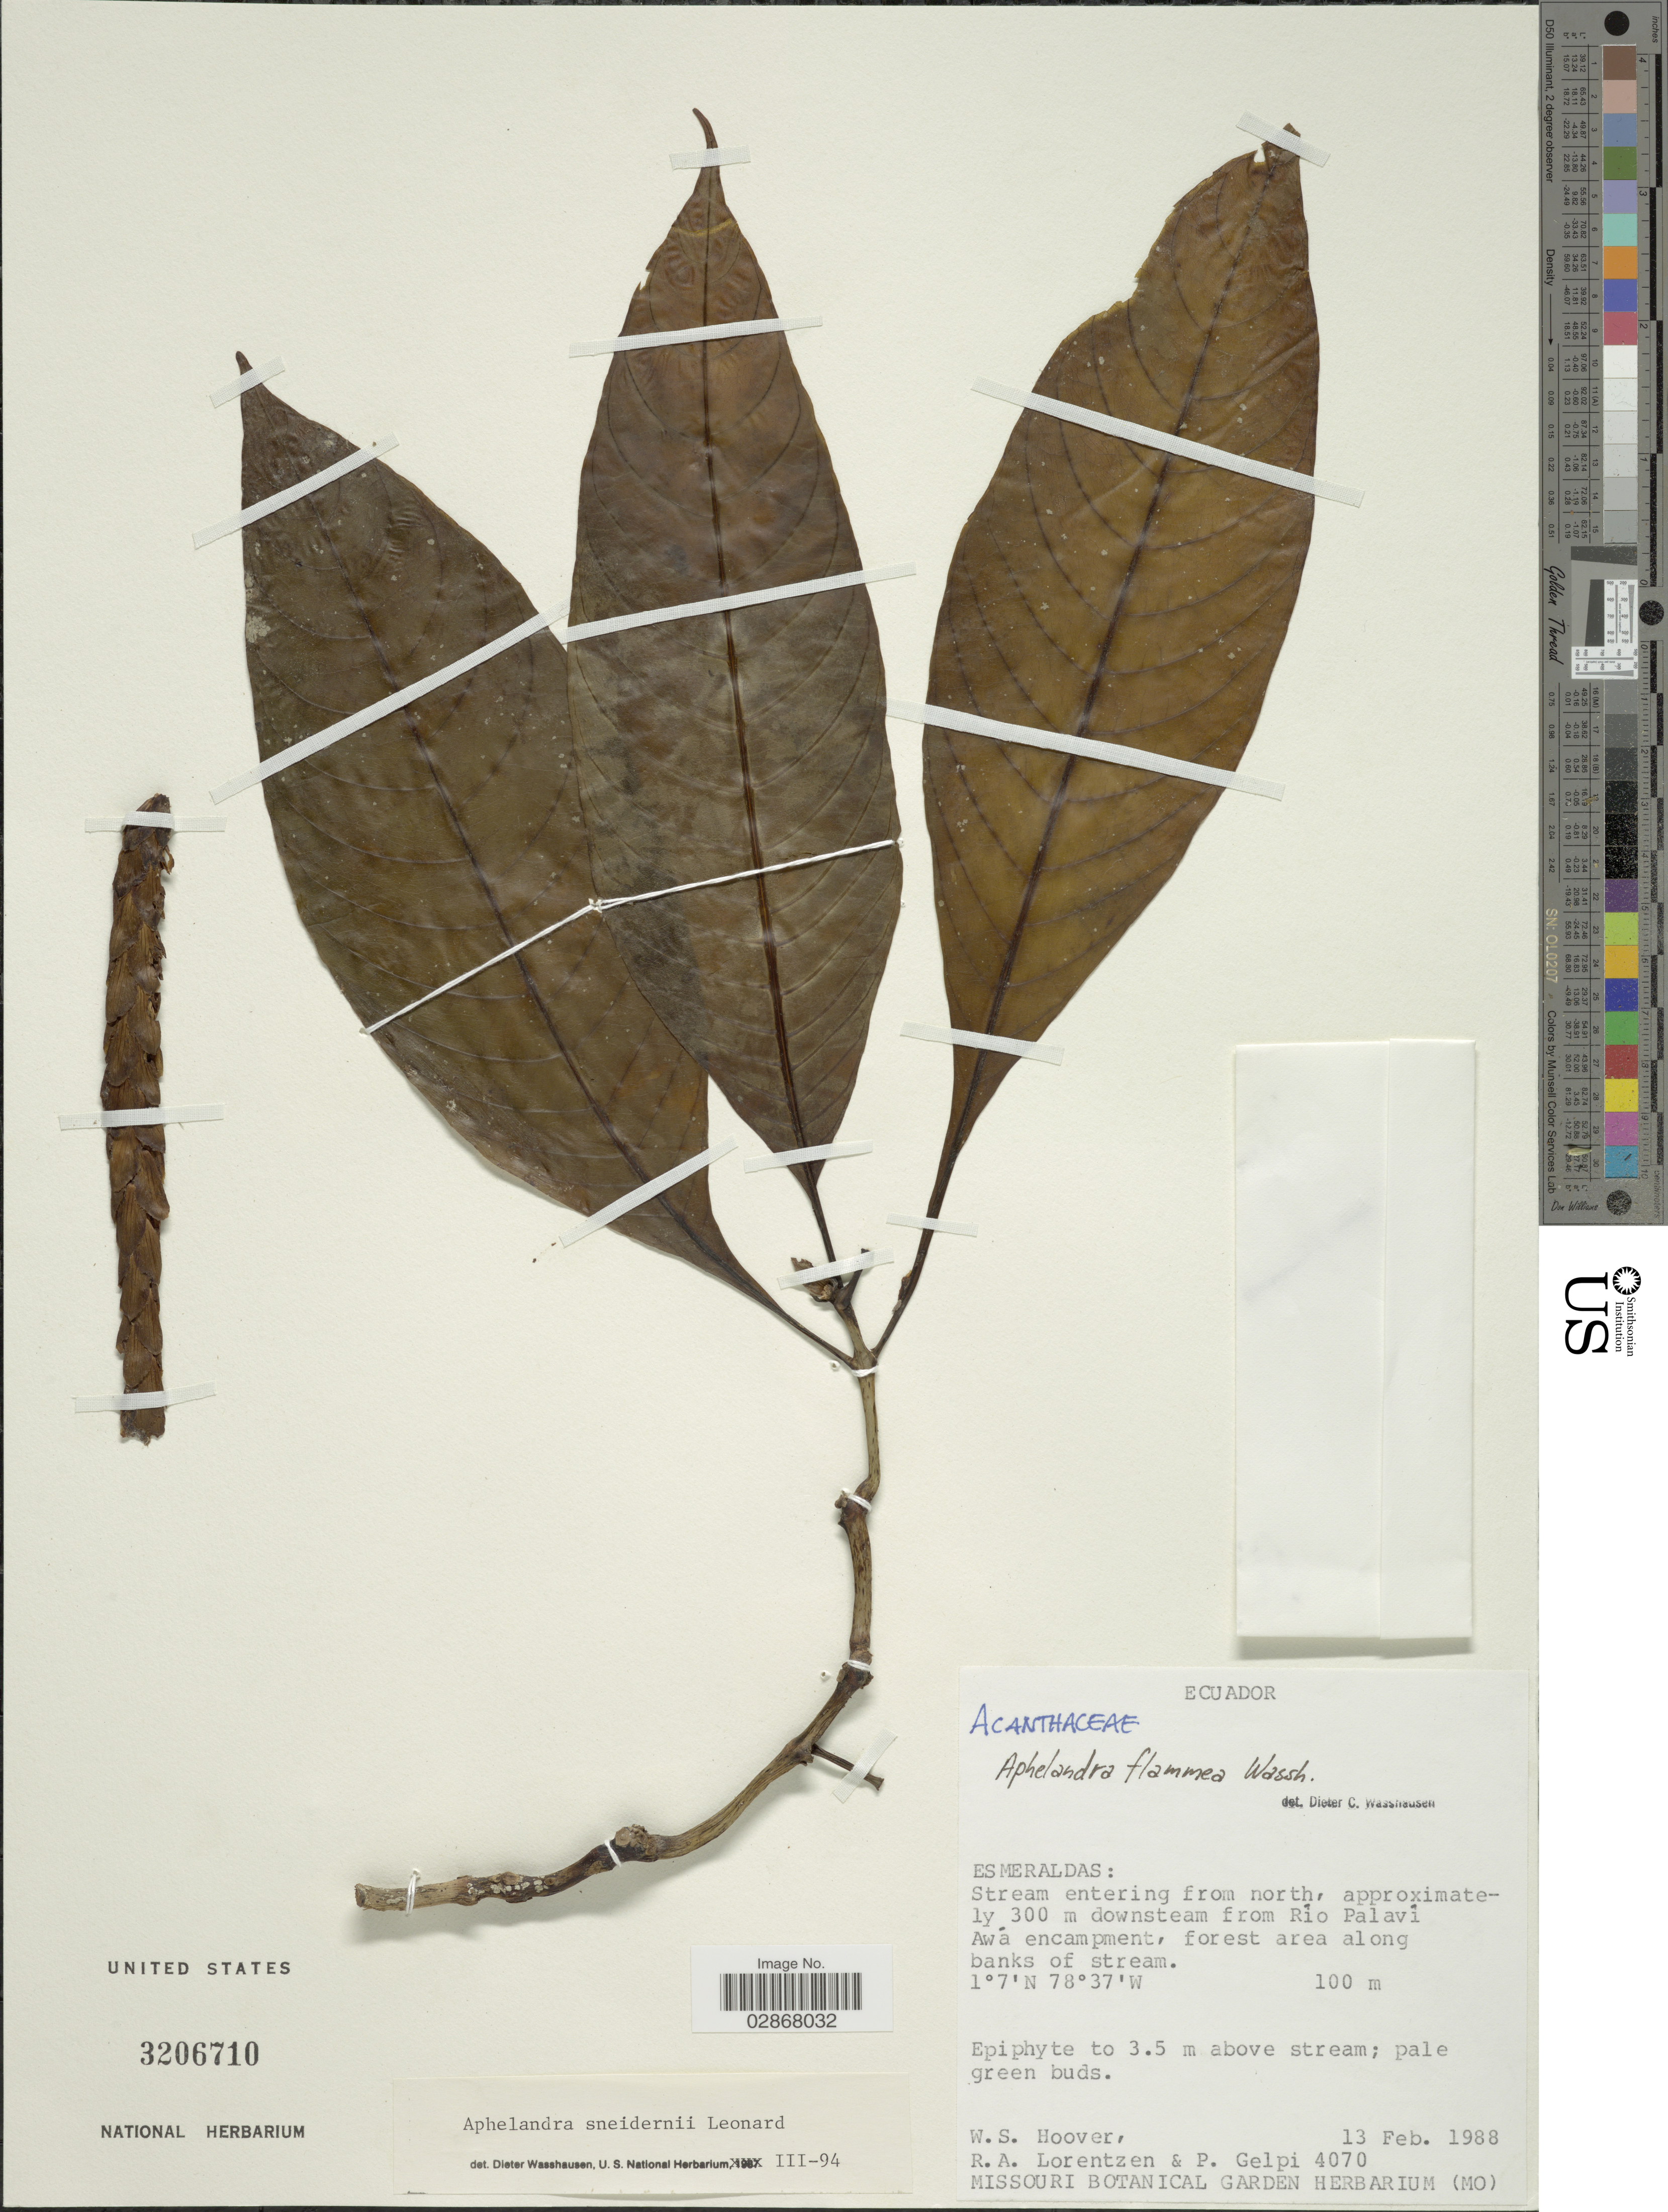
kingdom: Plantae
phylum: Tracheophyta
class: Magnoliopsida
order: Lamiales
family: Acanthaceae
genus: Encephalosphaera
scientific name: Encephalosphaera vitellina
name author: Lindau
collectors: W. S. Hoover, R. Lorentzen & P. Gelpi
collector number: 4070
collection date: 1988-02-13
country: Ecuador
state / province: Esmeraldas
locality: Stream entering from north, approximately 300 m downstream from Río Palaví Awá encampment.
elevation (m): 100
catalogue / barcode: US 3206710